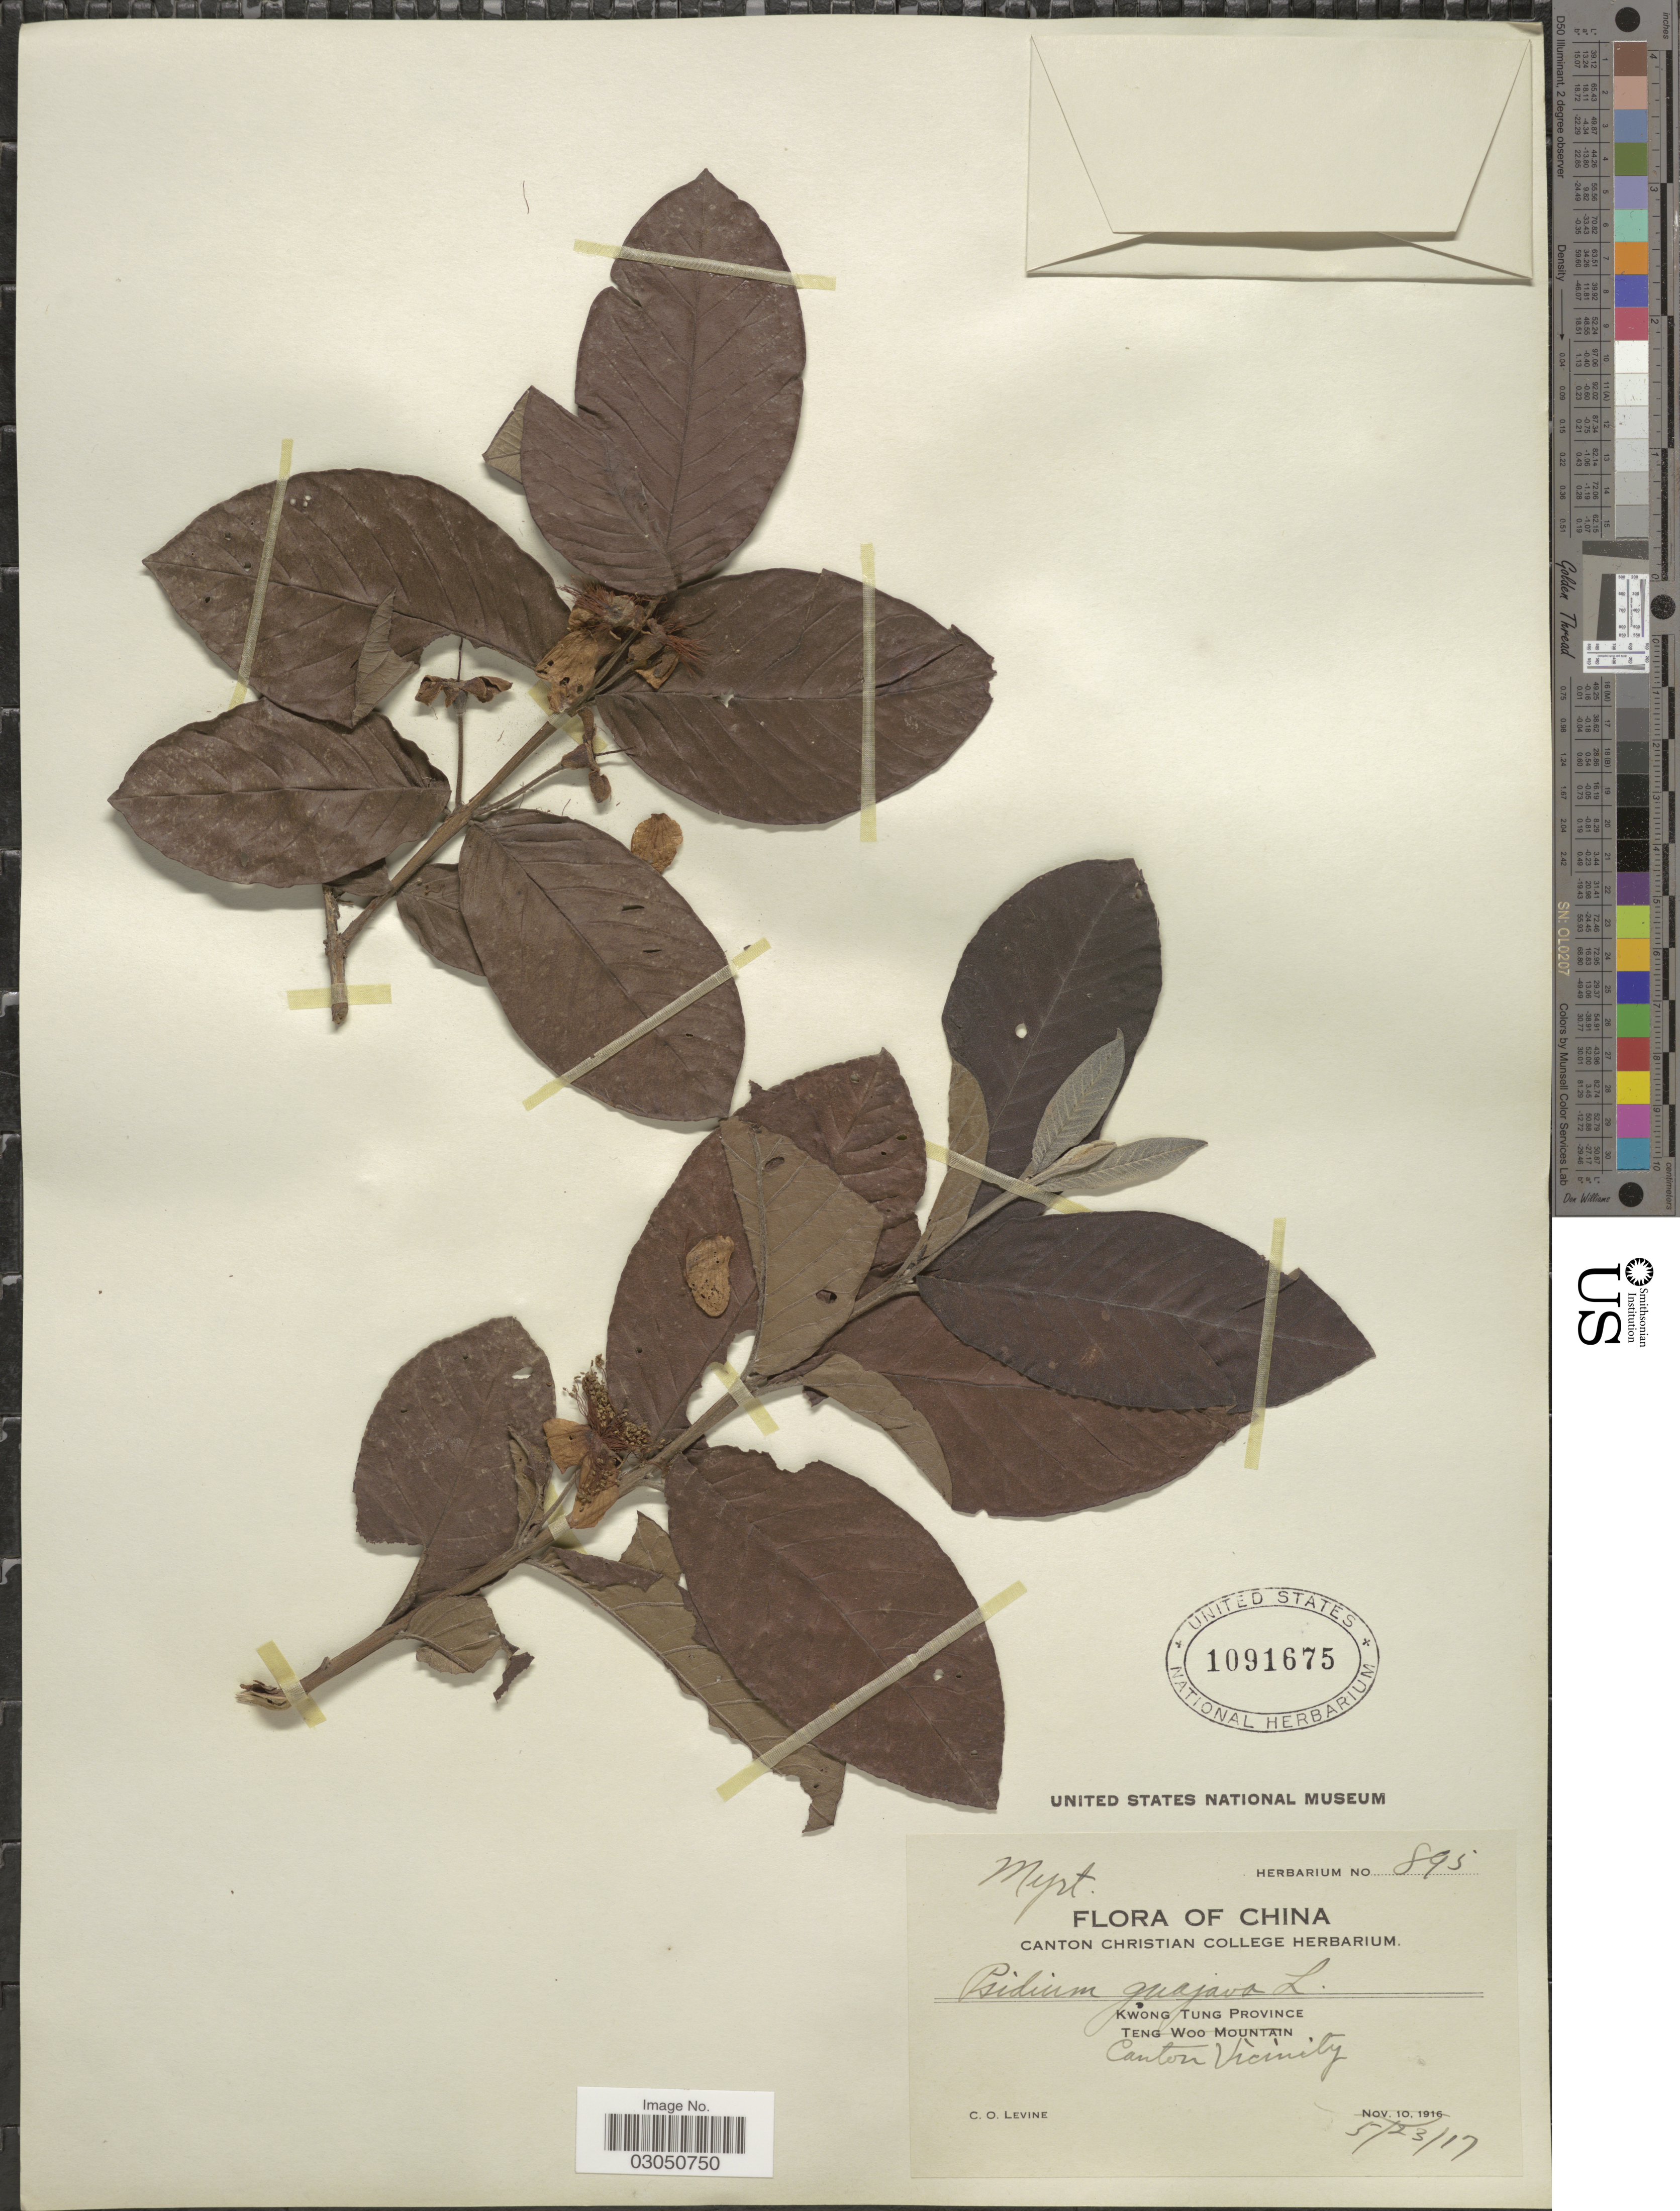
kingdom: Plantae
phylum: Tracheophyta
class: Magnoliopsida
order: Myrtales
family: Myrtaceae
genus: Psidium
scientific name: Psidium guajava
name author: L.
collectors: C. O. Levine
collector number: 895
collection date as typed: Transcribed d/m/y: 23/5/17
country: China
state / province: Guangdong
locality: Kwong Tung Province. Canton Vicinity.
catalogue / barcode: US 1091675